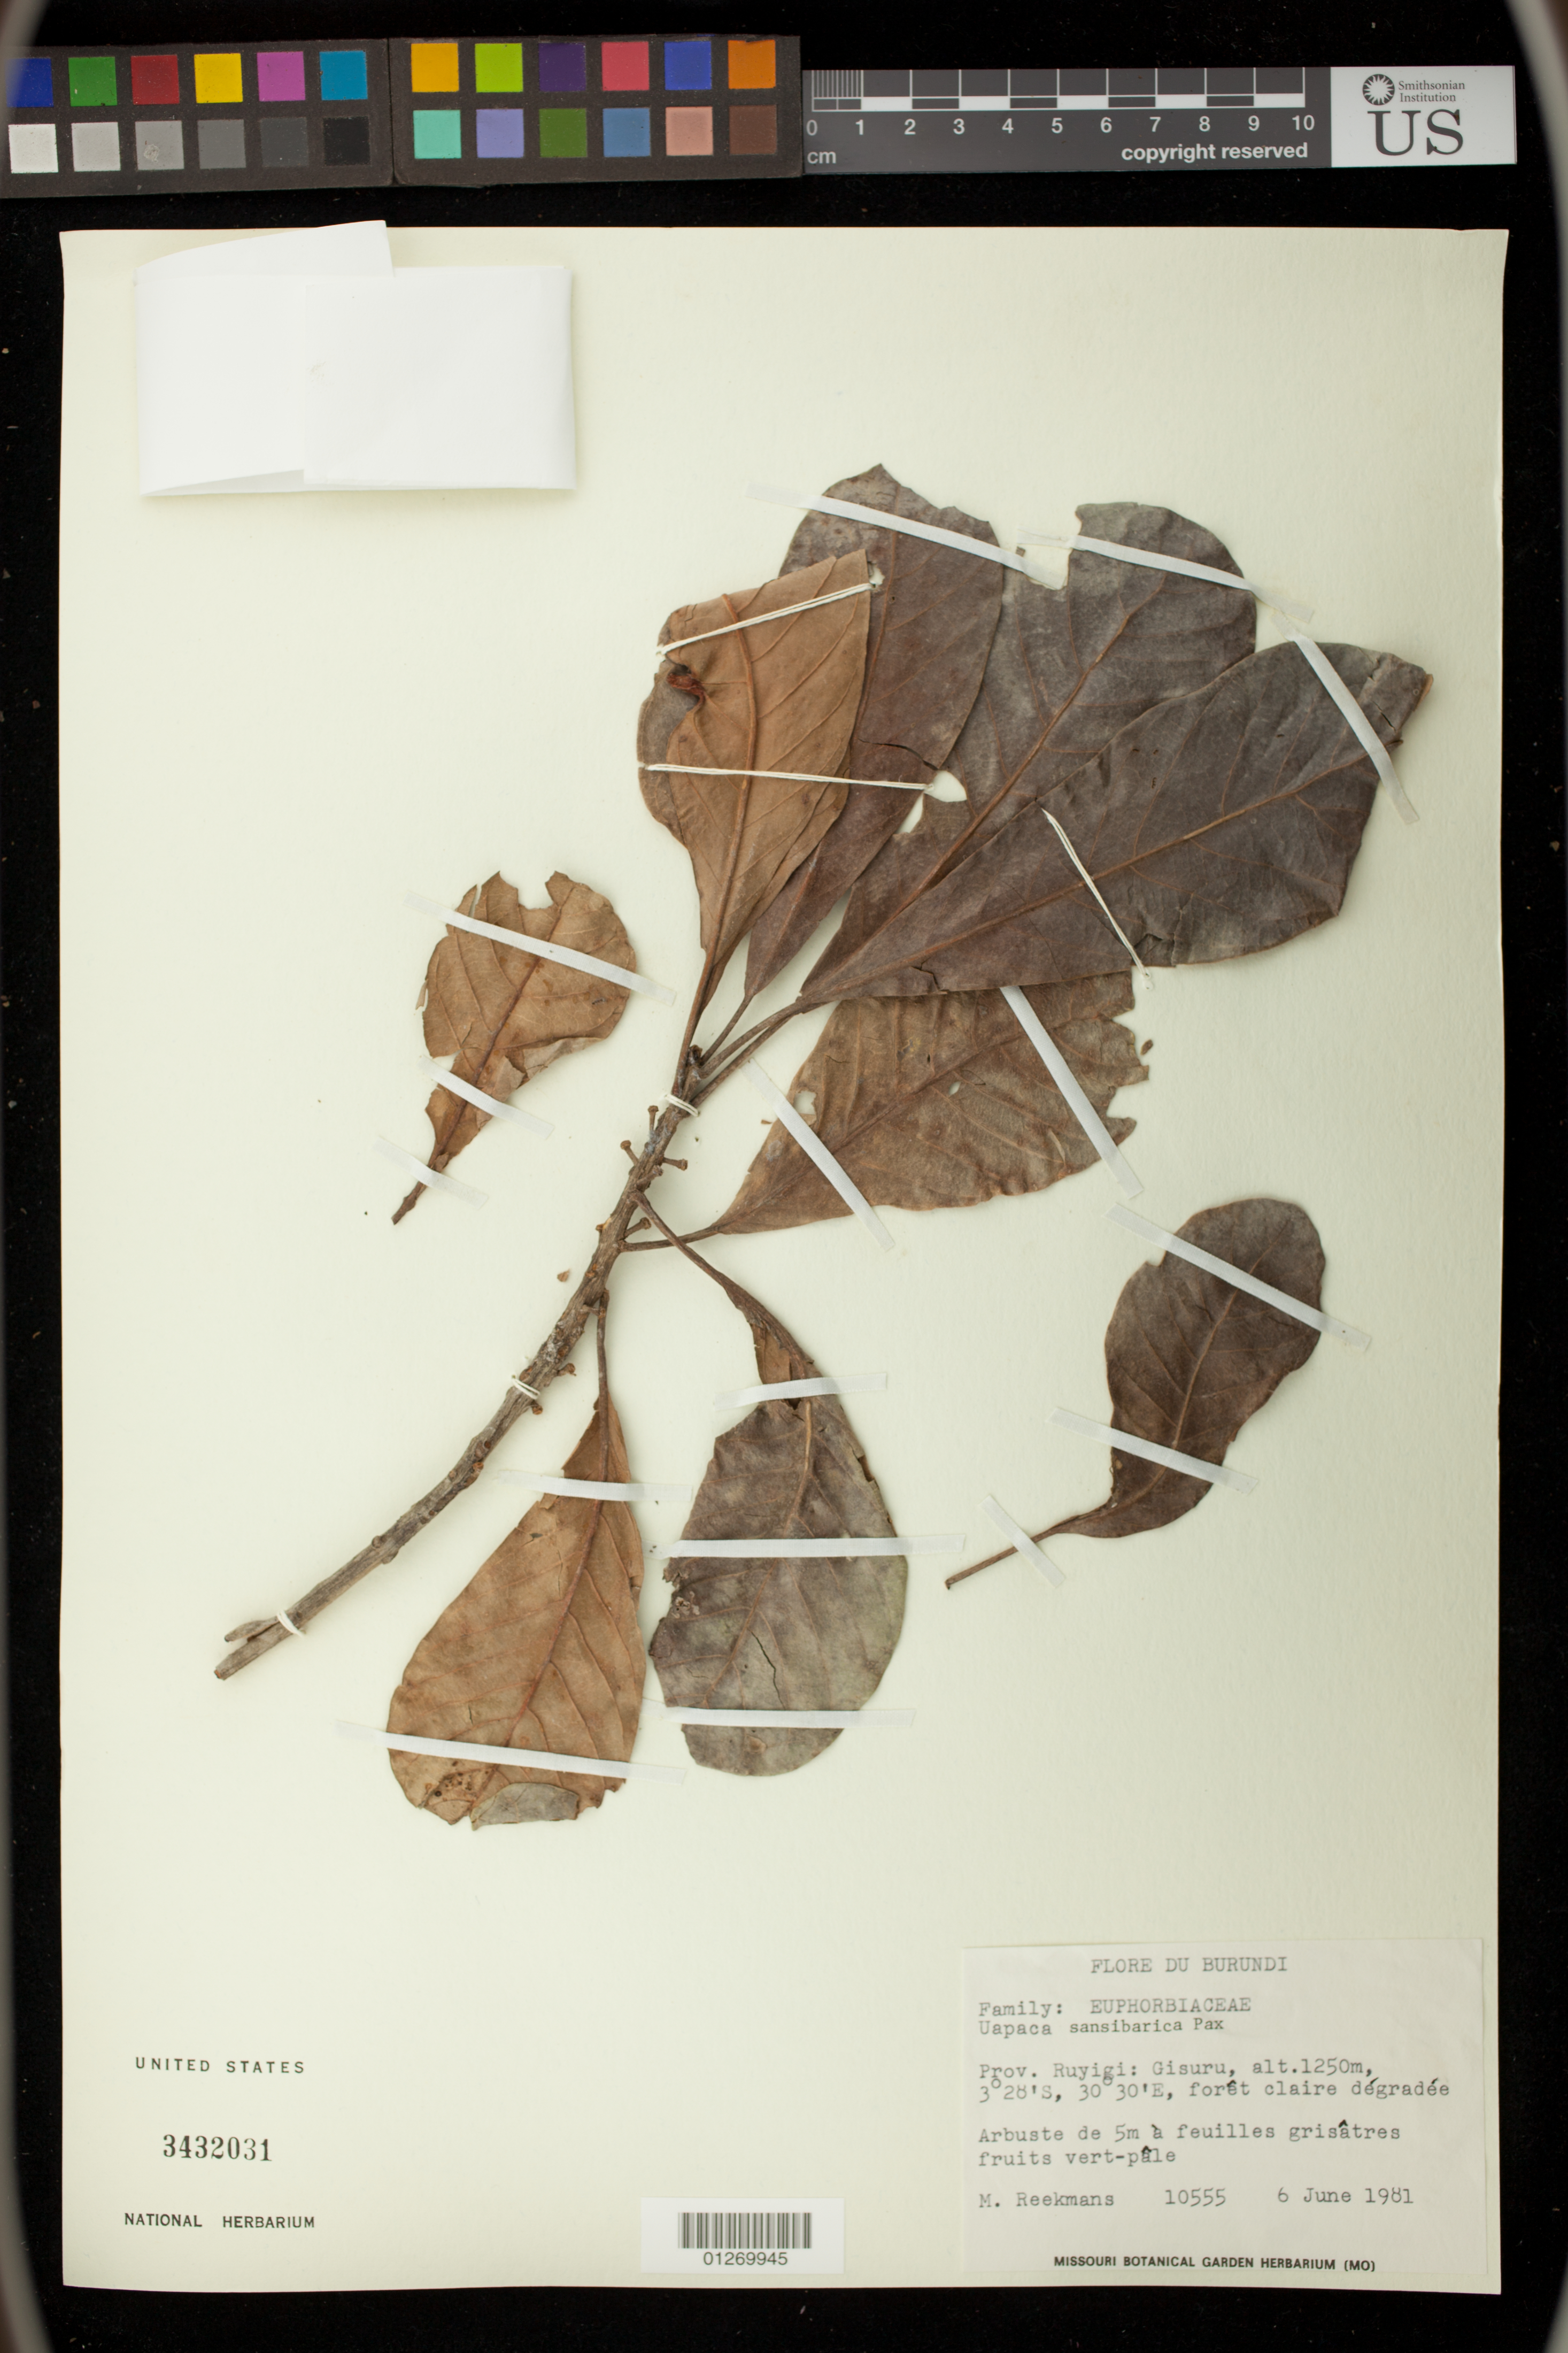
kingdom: Plantae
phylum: Tracheophyta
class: Magnoliopsida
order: Malpighiales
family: Phyllanthaceae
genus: Uapaca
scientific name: Uapaca sansibarica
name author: Pax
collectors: M. Reekmans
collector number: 10555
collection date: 1981-06-06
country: Burundi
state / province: Ruyigi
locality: Prov. Ruyigi: Gisuru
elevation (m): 1250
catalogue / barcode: US 3432031